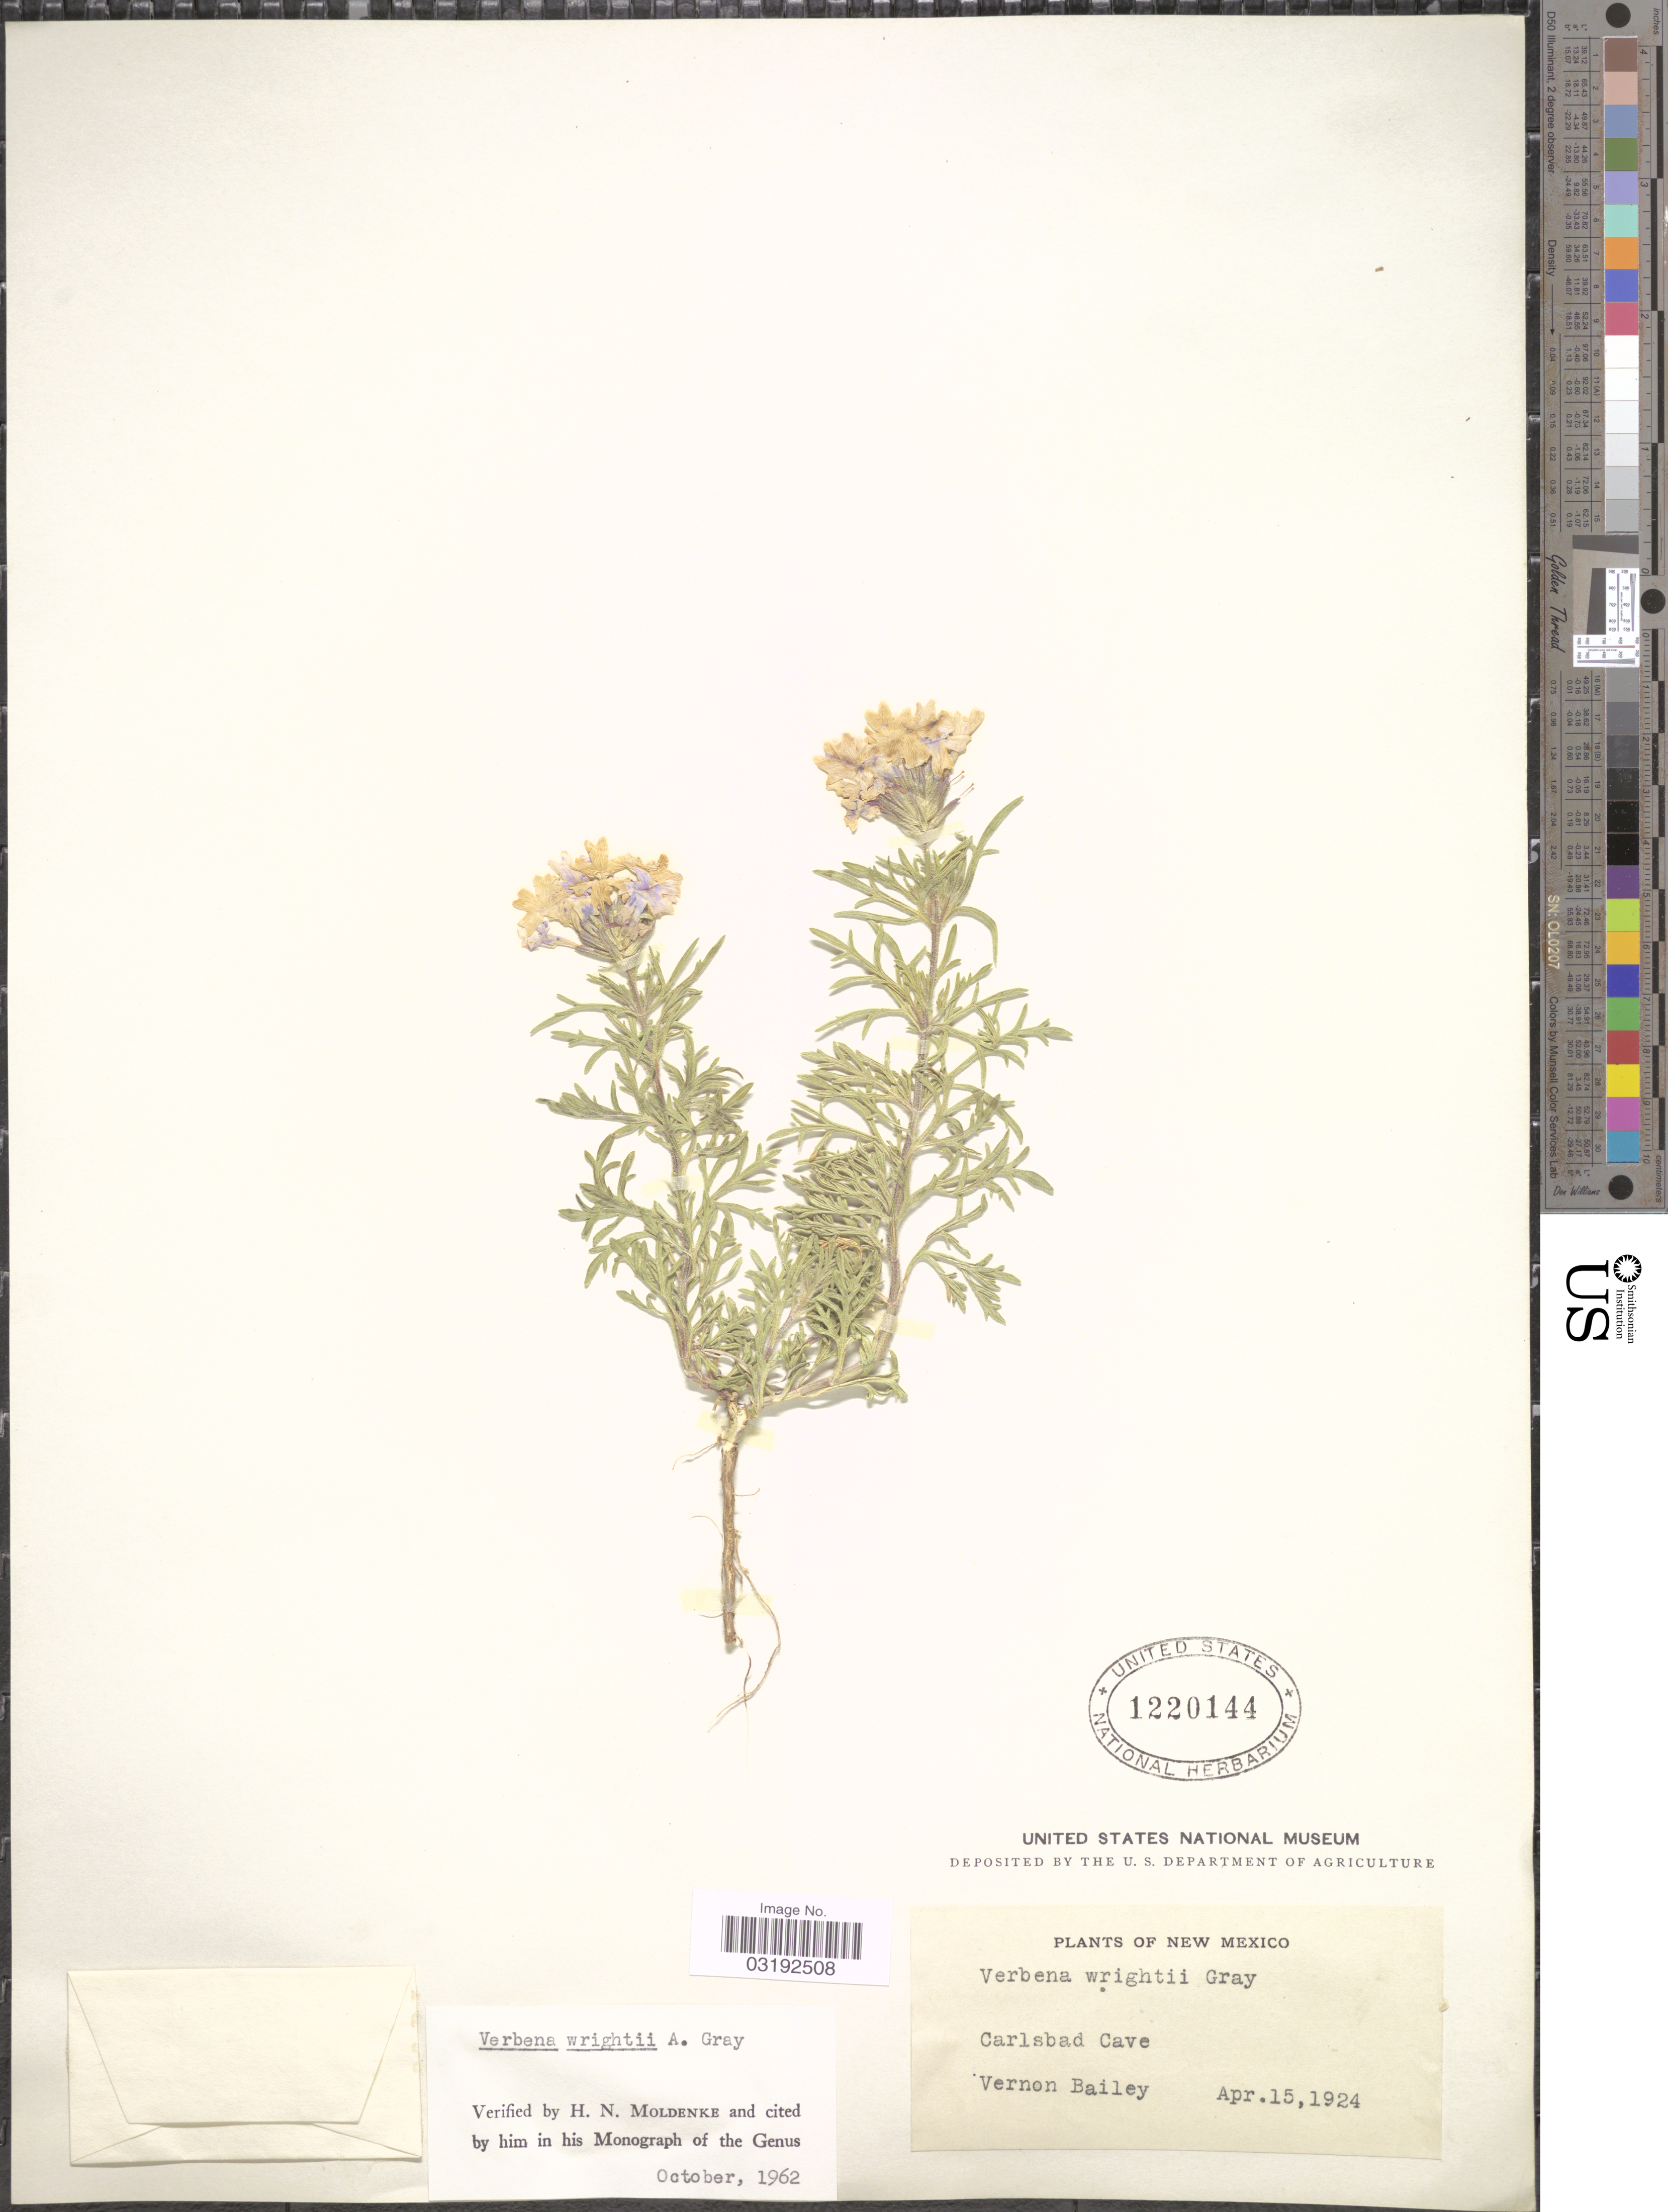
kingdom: Plantae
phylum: Tracheophyta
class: Magnoliopsida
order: Lamiales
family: Verbenaceae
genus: Verbena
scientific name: Verbena wrightii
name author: A. Gray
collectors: V. O. Bailey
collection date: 1924-04-15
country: United States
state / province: New Mexico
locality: Carlsbad Cave.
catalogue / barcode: US 1220144